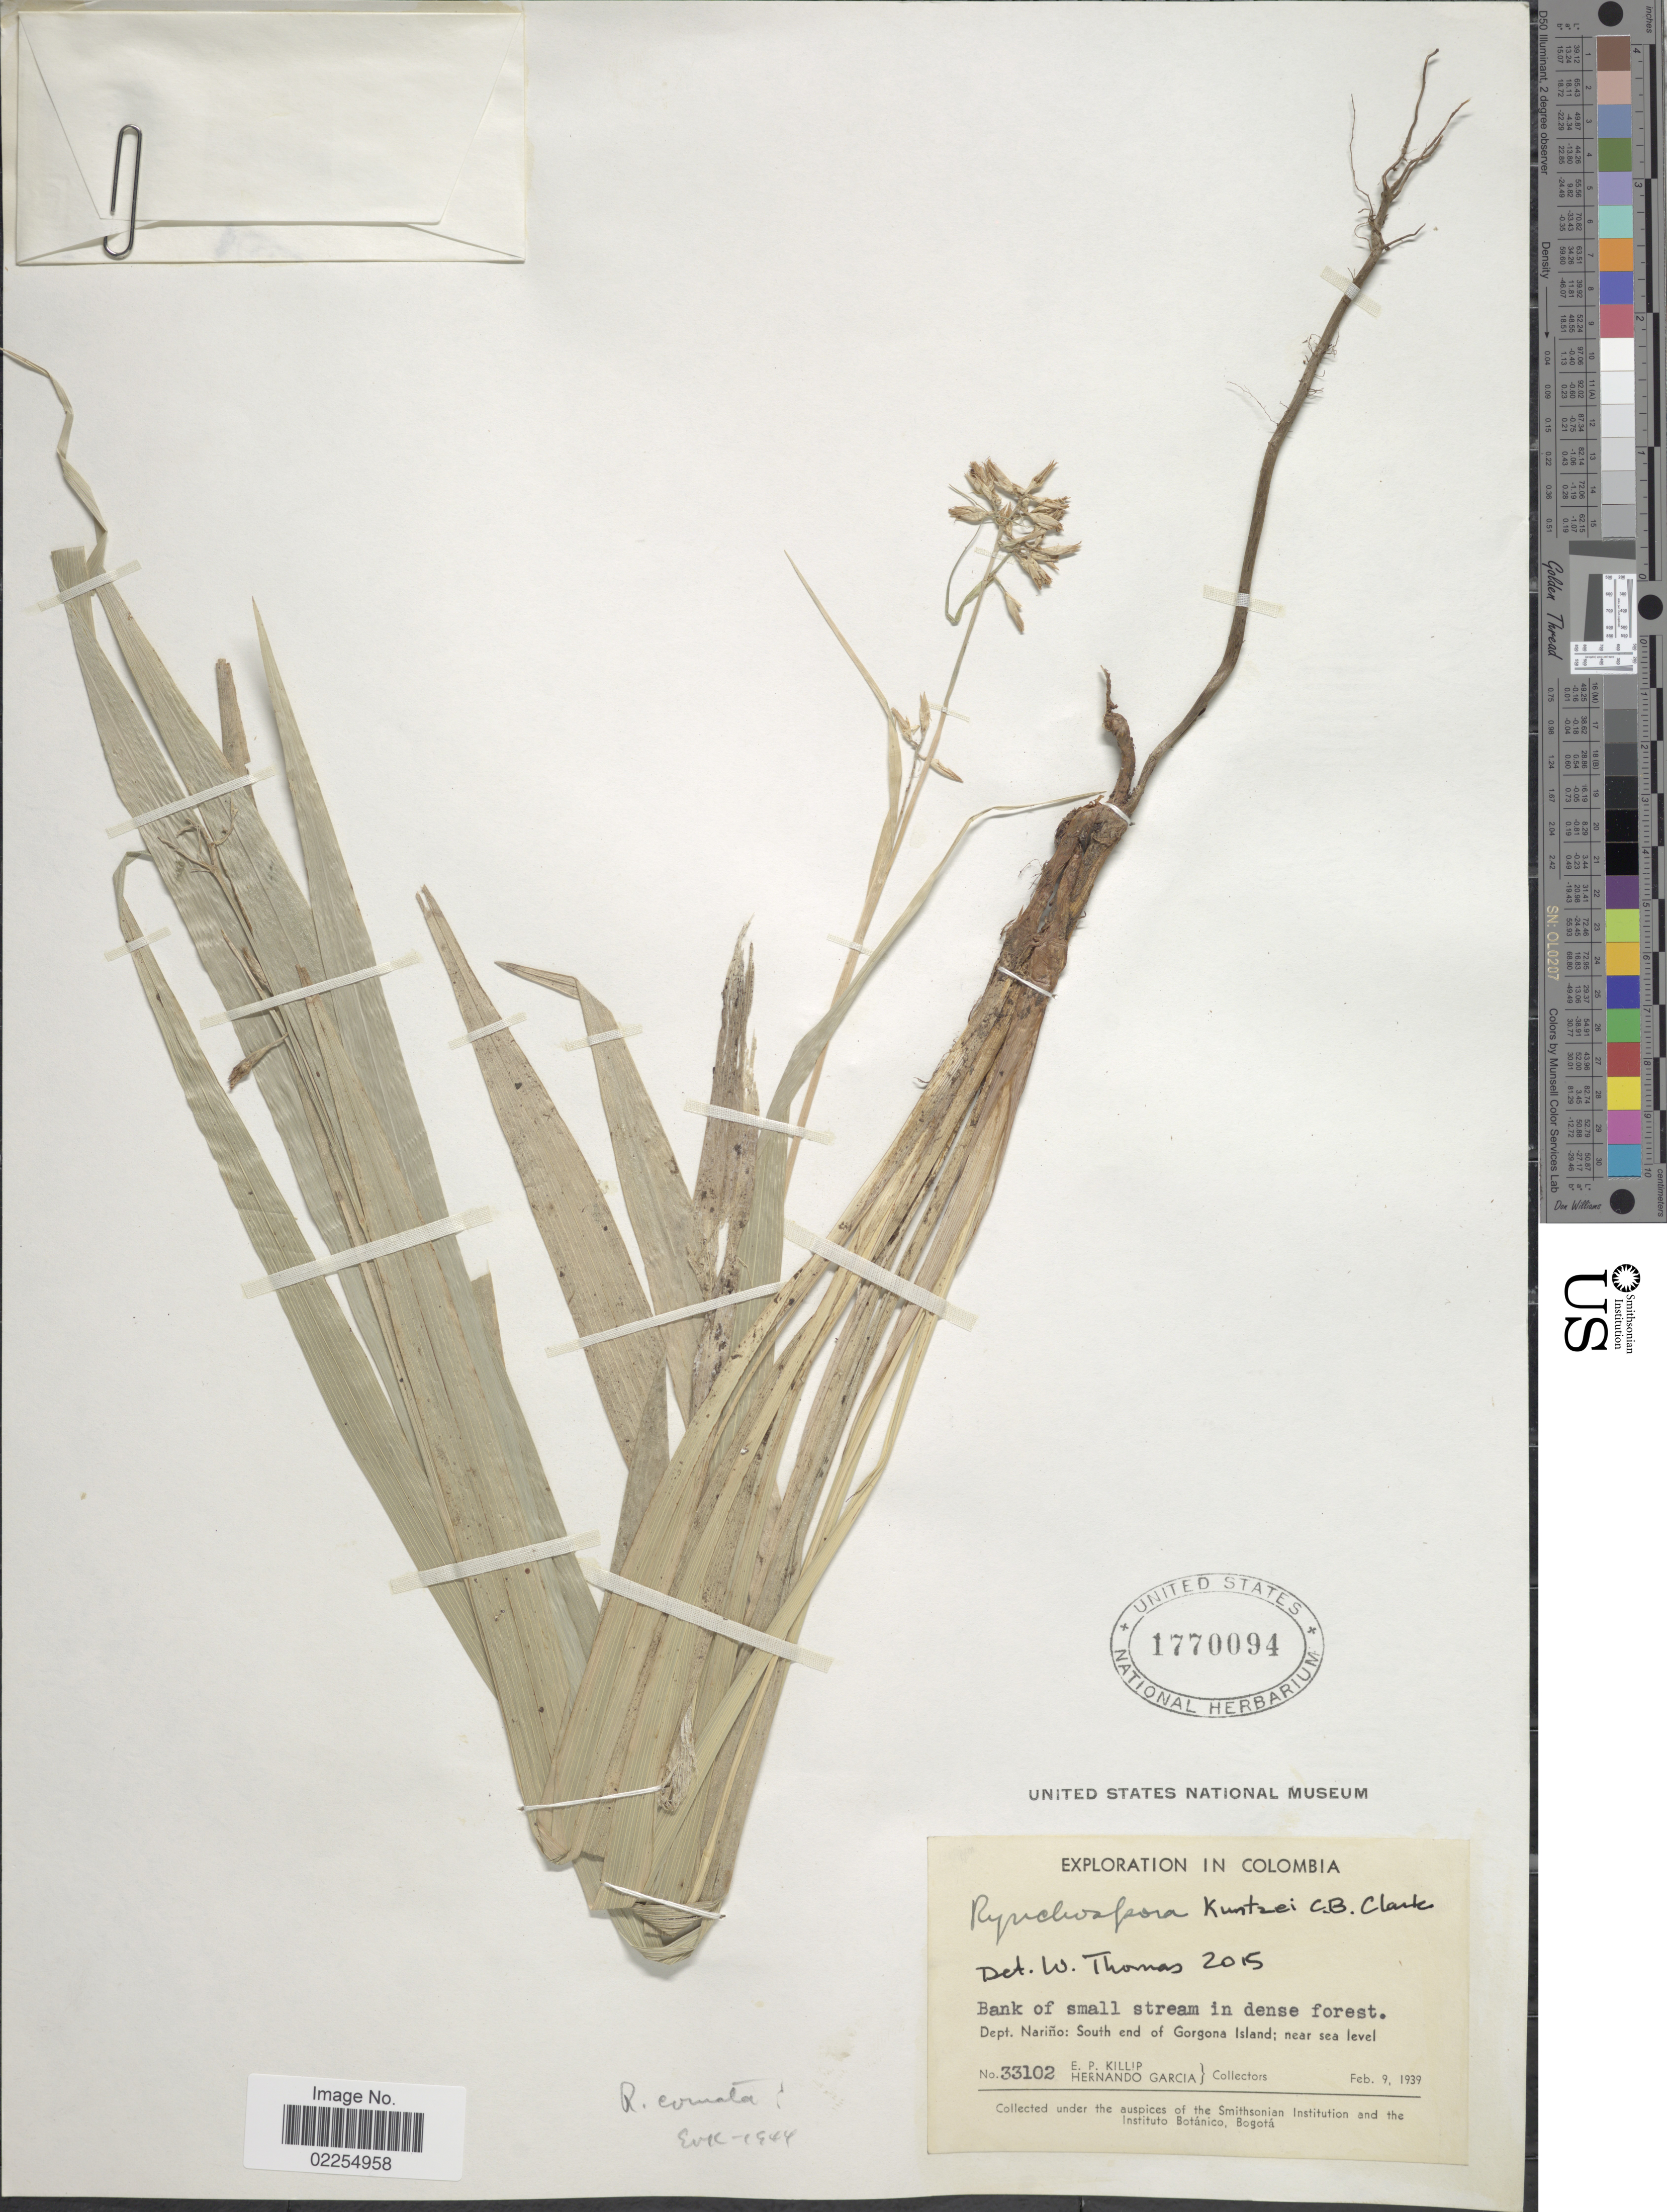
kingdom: Plantae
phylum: Tracheophyta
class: Liliopsida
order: Poales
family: Cyperaceae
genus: Rhynchospora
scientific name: Rhynchospora kuntzei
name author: C.B. Clarke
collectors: E. P. Killip & H. Garcia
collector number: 33102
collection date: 1939-02-09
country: Colombia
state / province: Nariño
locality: Bank of small stream in dense forest, south end of Gorgona Island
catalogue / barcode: US 1770094